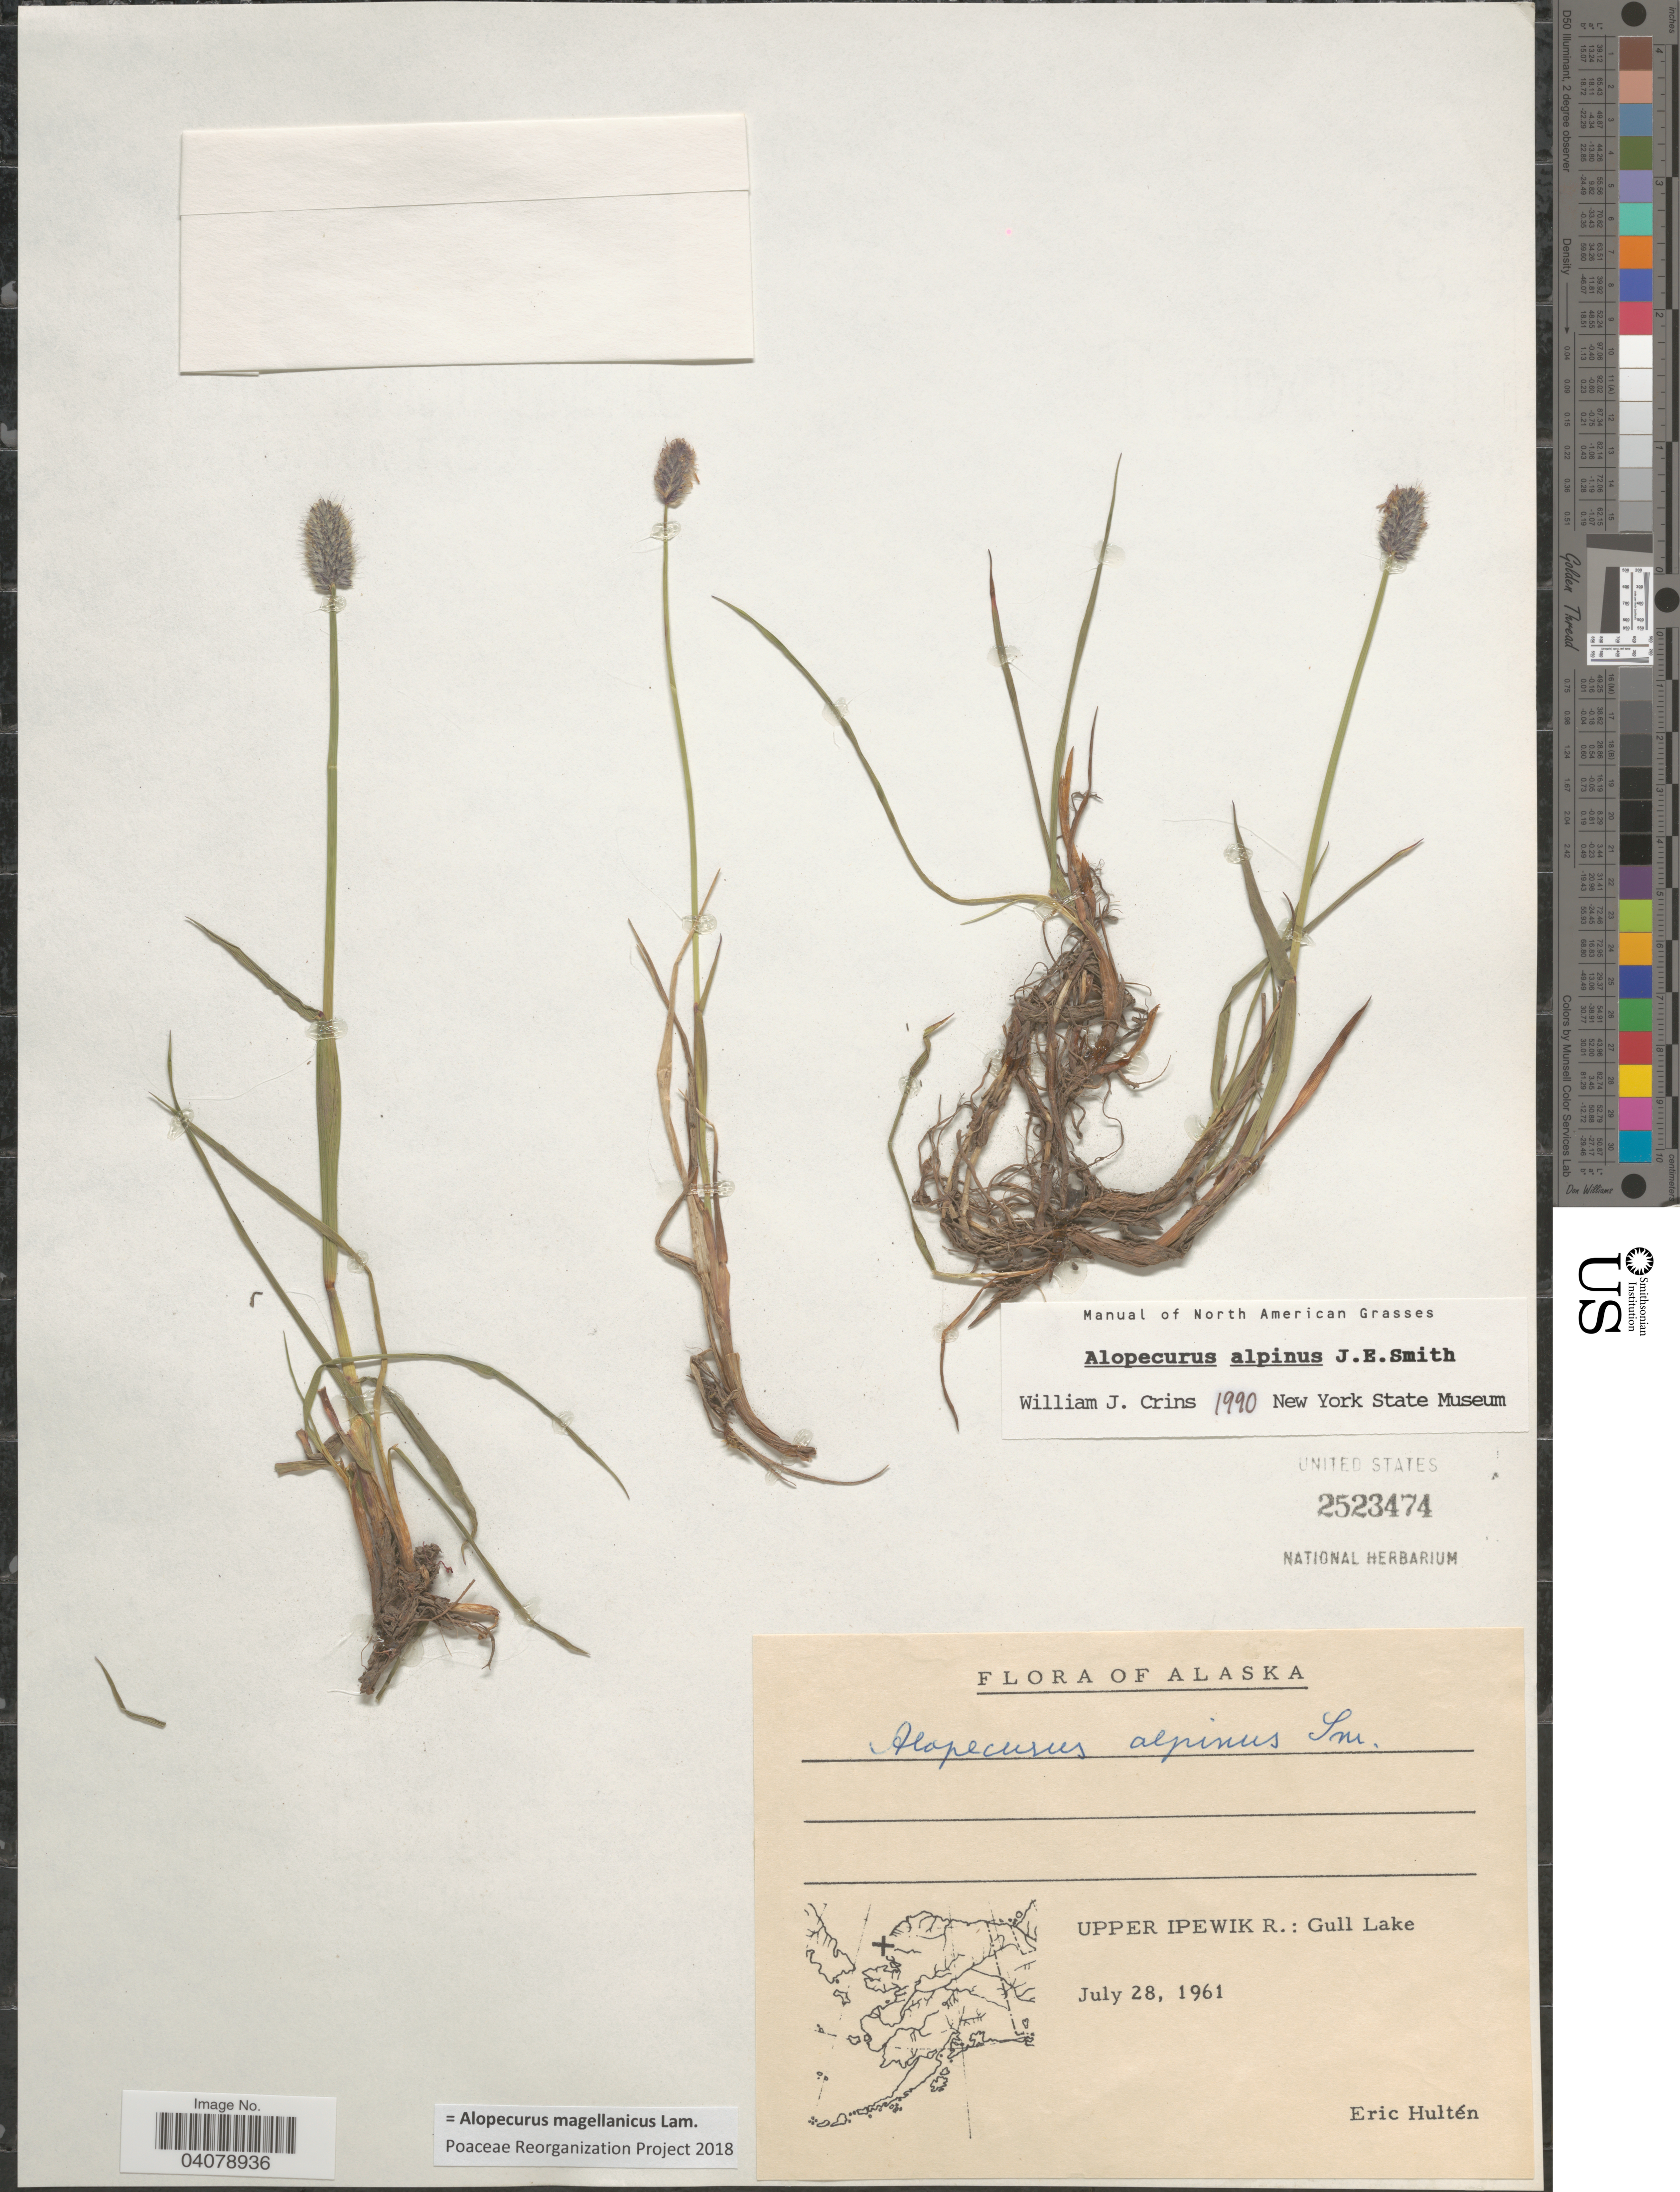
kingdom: Plantae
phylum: Tracheophyta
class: Liliopsida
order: Poales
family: Poaceae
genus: Alopecurus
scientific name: Alopecurus magellanicus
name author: Lam.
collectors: E. G. Hultén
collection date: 1961-07-28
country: United States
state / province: Alaska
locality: Upper Ipewik R.: Gull Lake.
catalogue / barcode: US 2523474